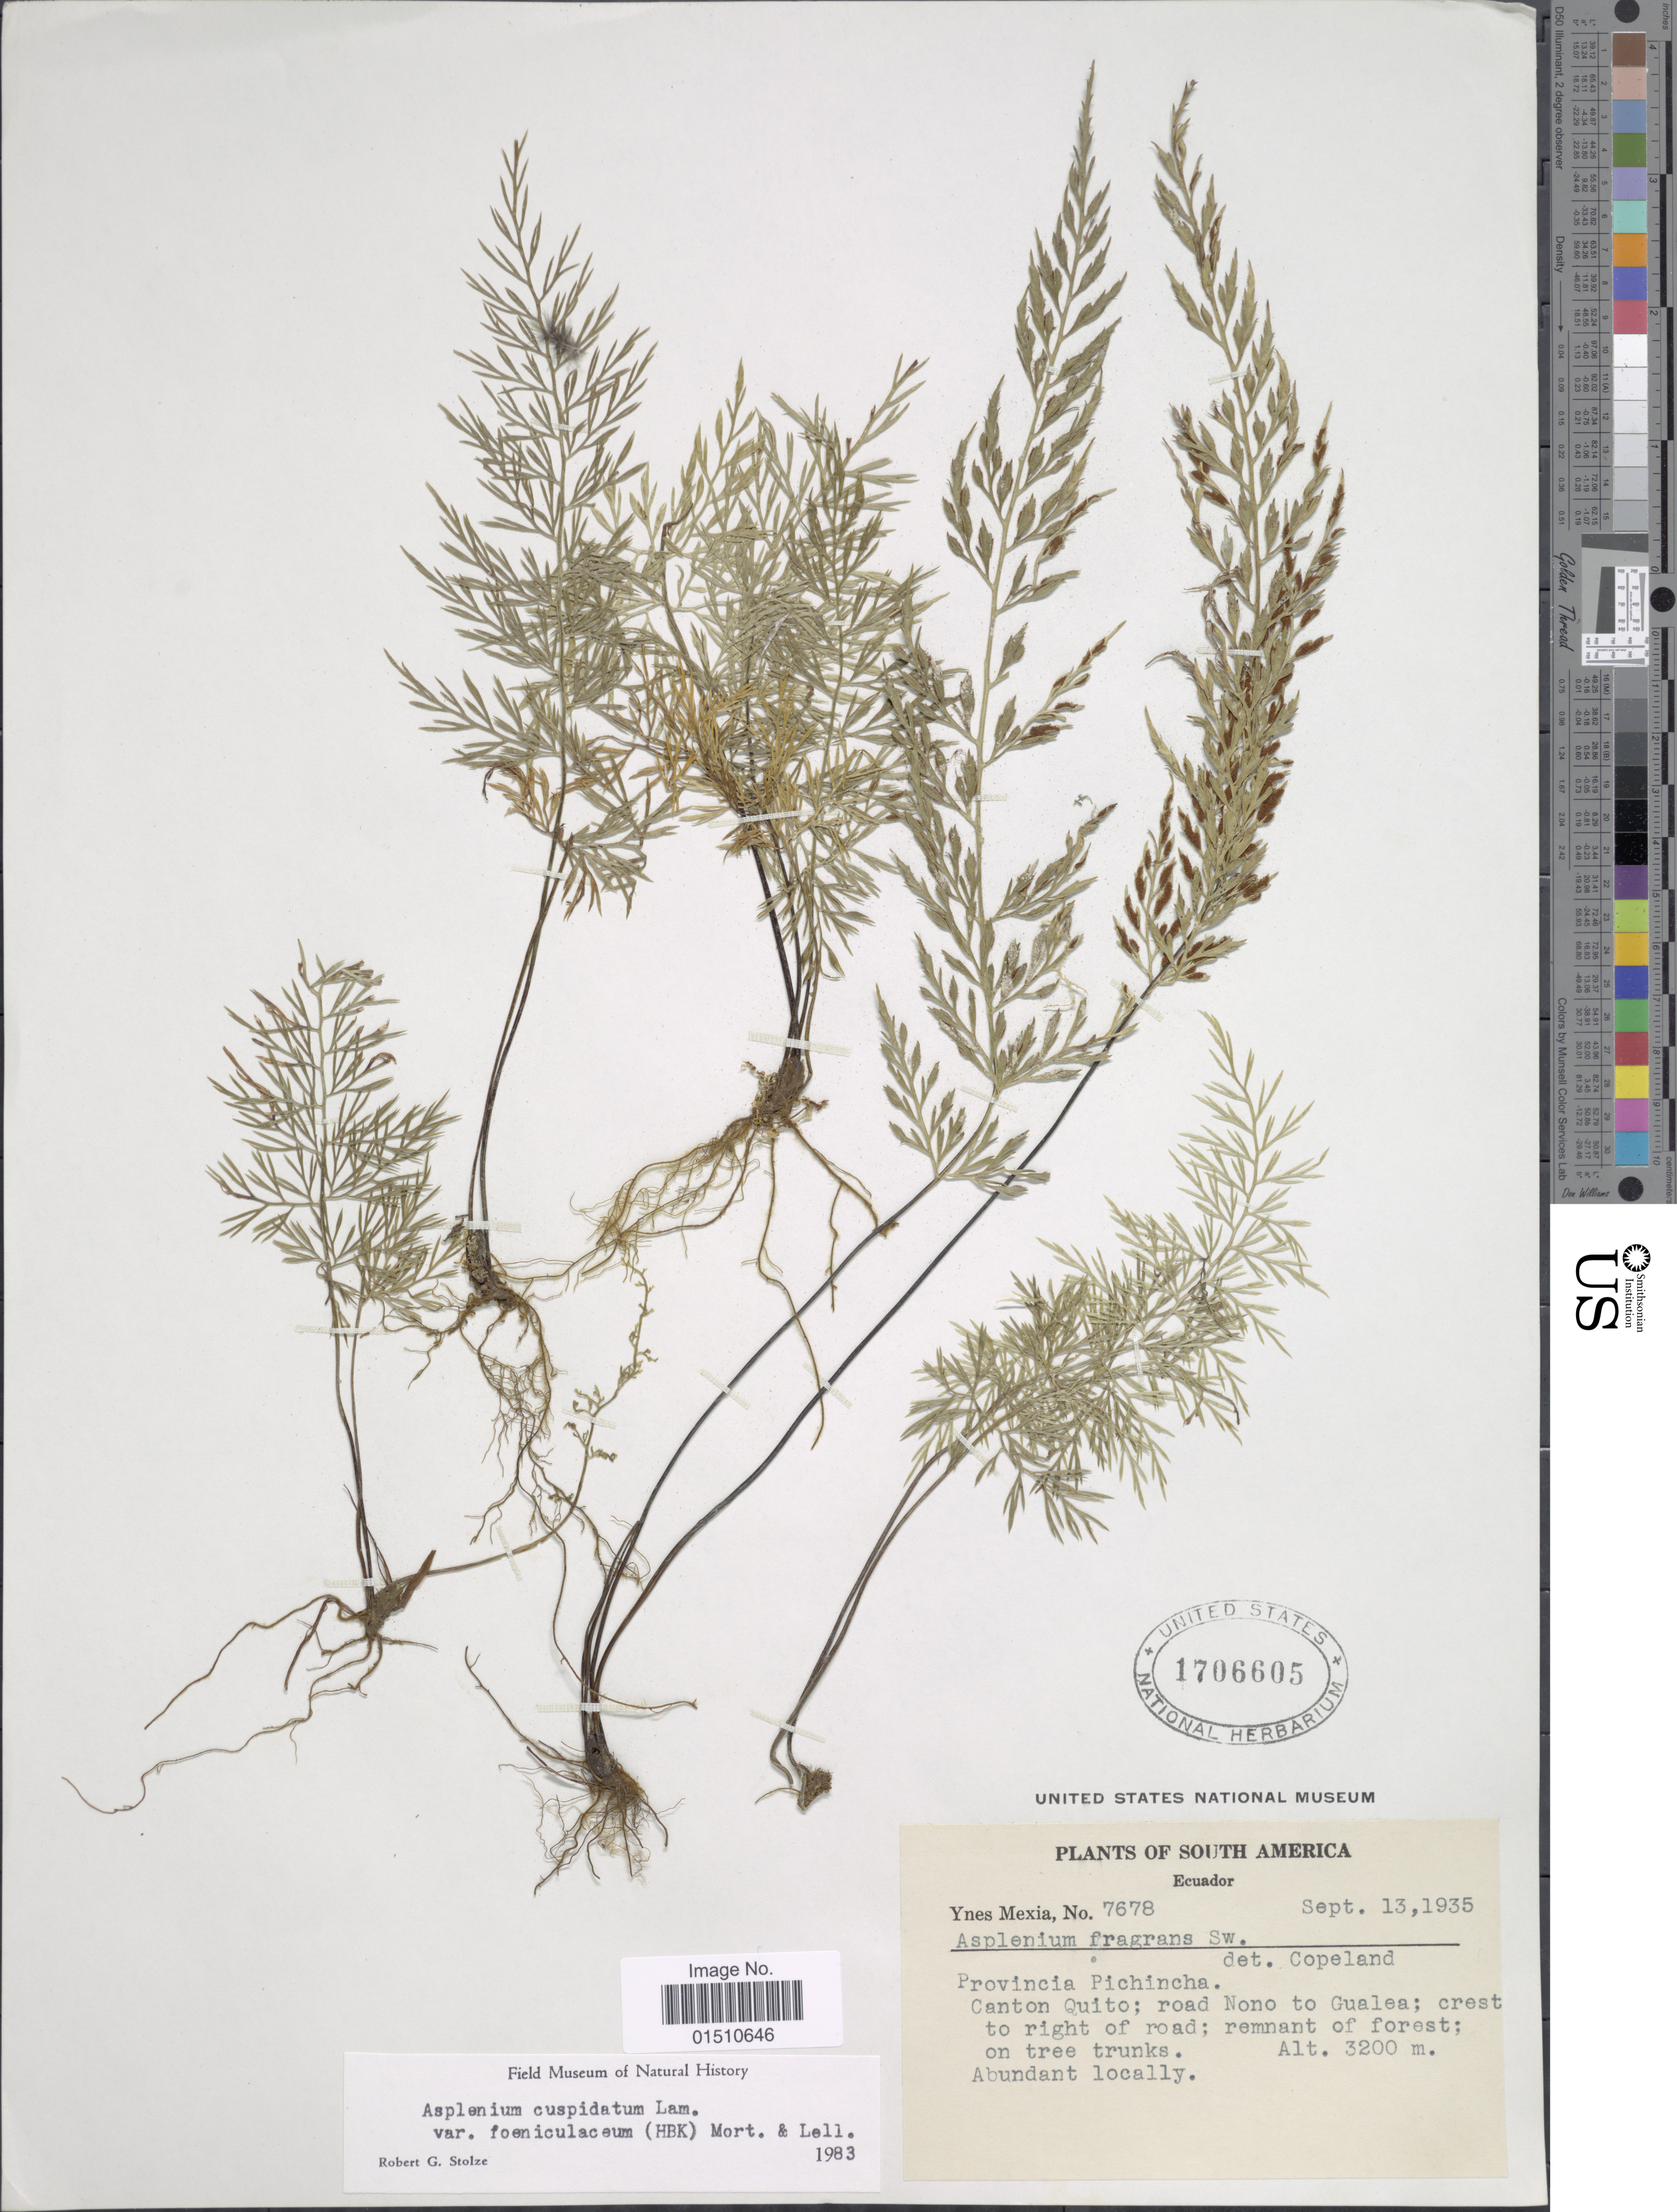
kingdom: Plantae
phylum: Tracheophyta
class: Polypodiopsida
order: Polypodiales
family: Aspleniaceae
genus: Asplenium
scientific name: Asplenium cuspidatum var. foeniculaceum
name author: (Kunth) C.V. Morton & Lellinger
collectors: Y. Mexia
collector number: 7678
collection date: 1935-09-13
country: Ecuador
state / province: Pichincha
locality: South America, Ecuador, Canton Quito; road Nono to Gualea; crest to right of road.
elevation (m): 3200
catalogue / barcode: US 1706605